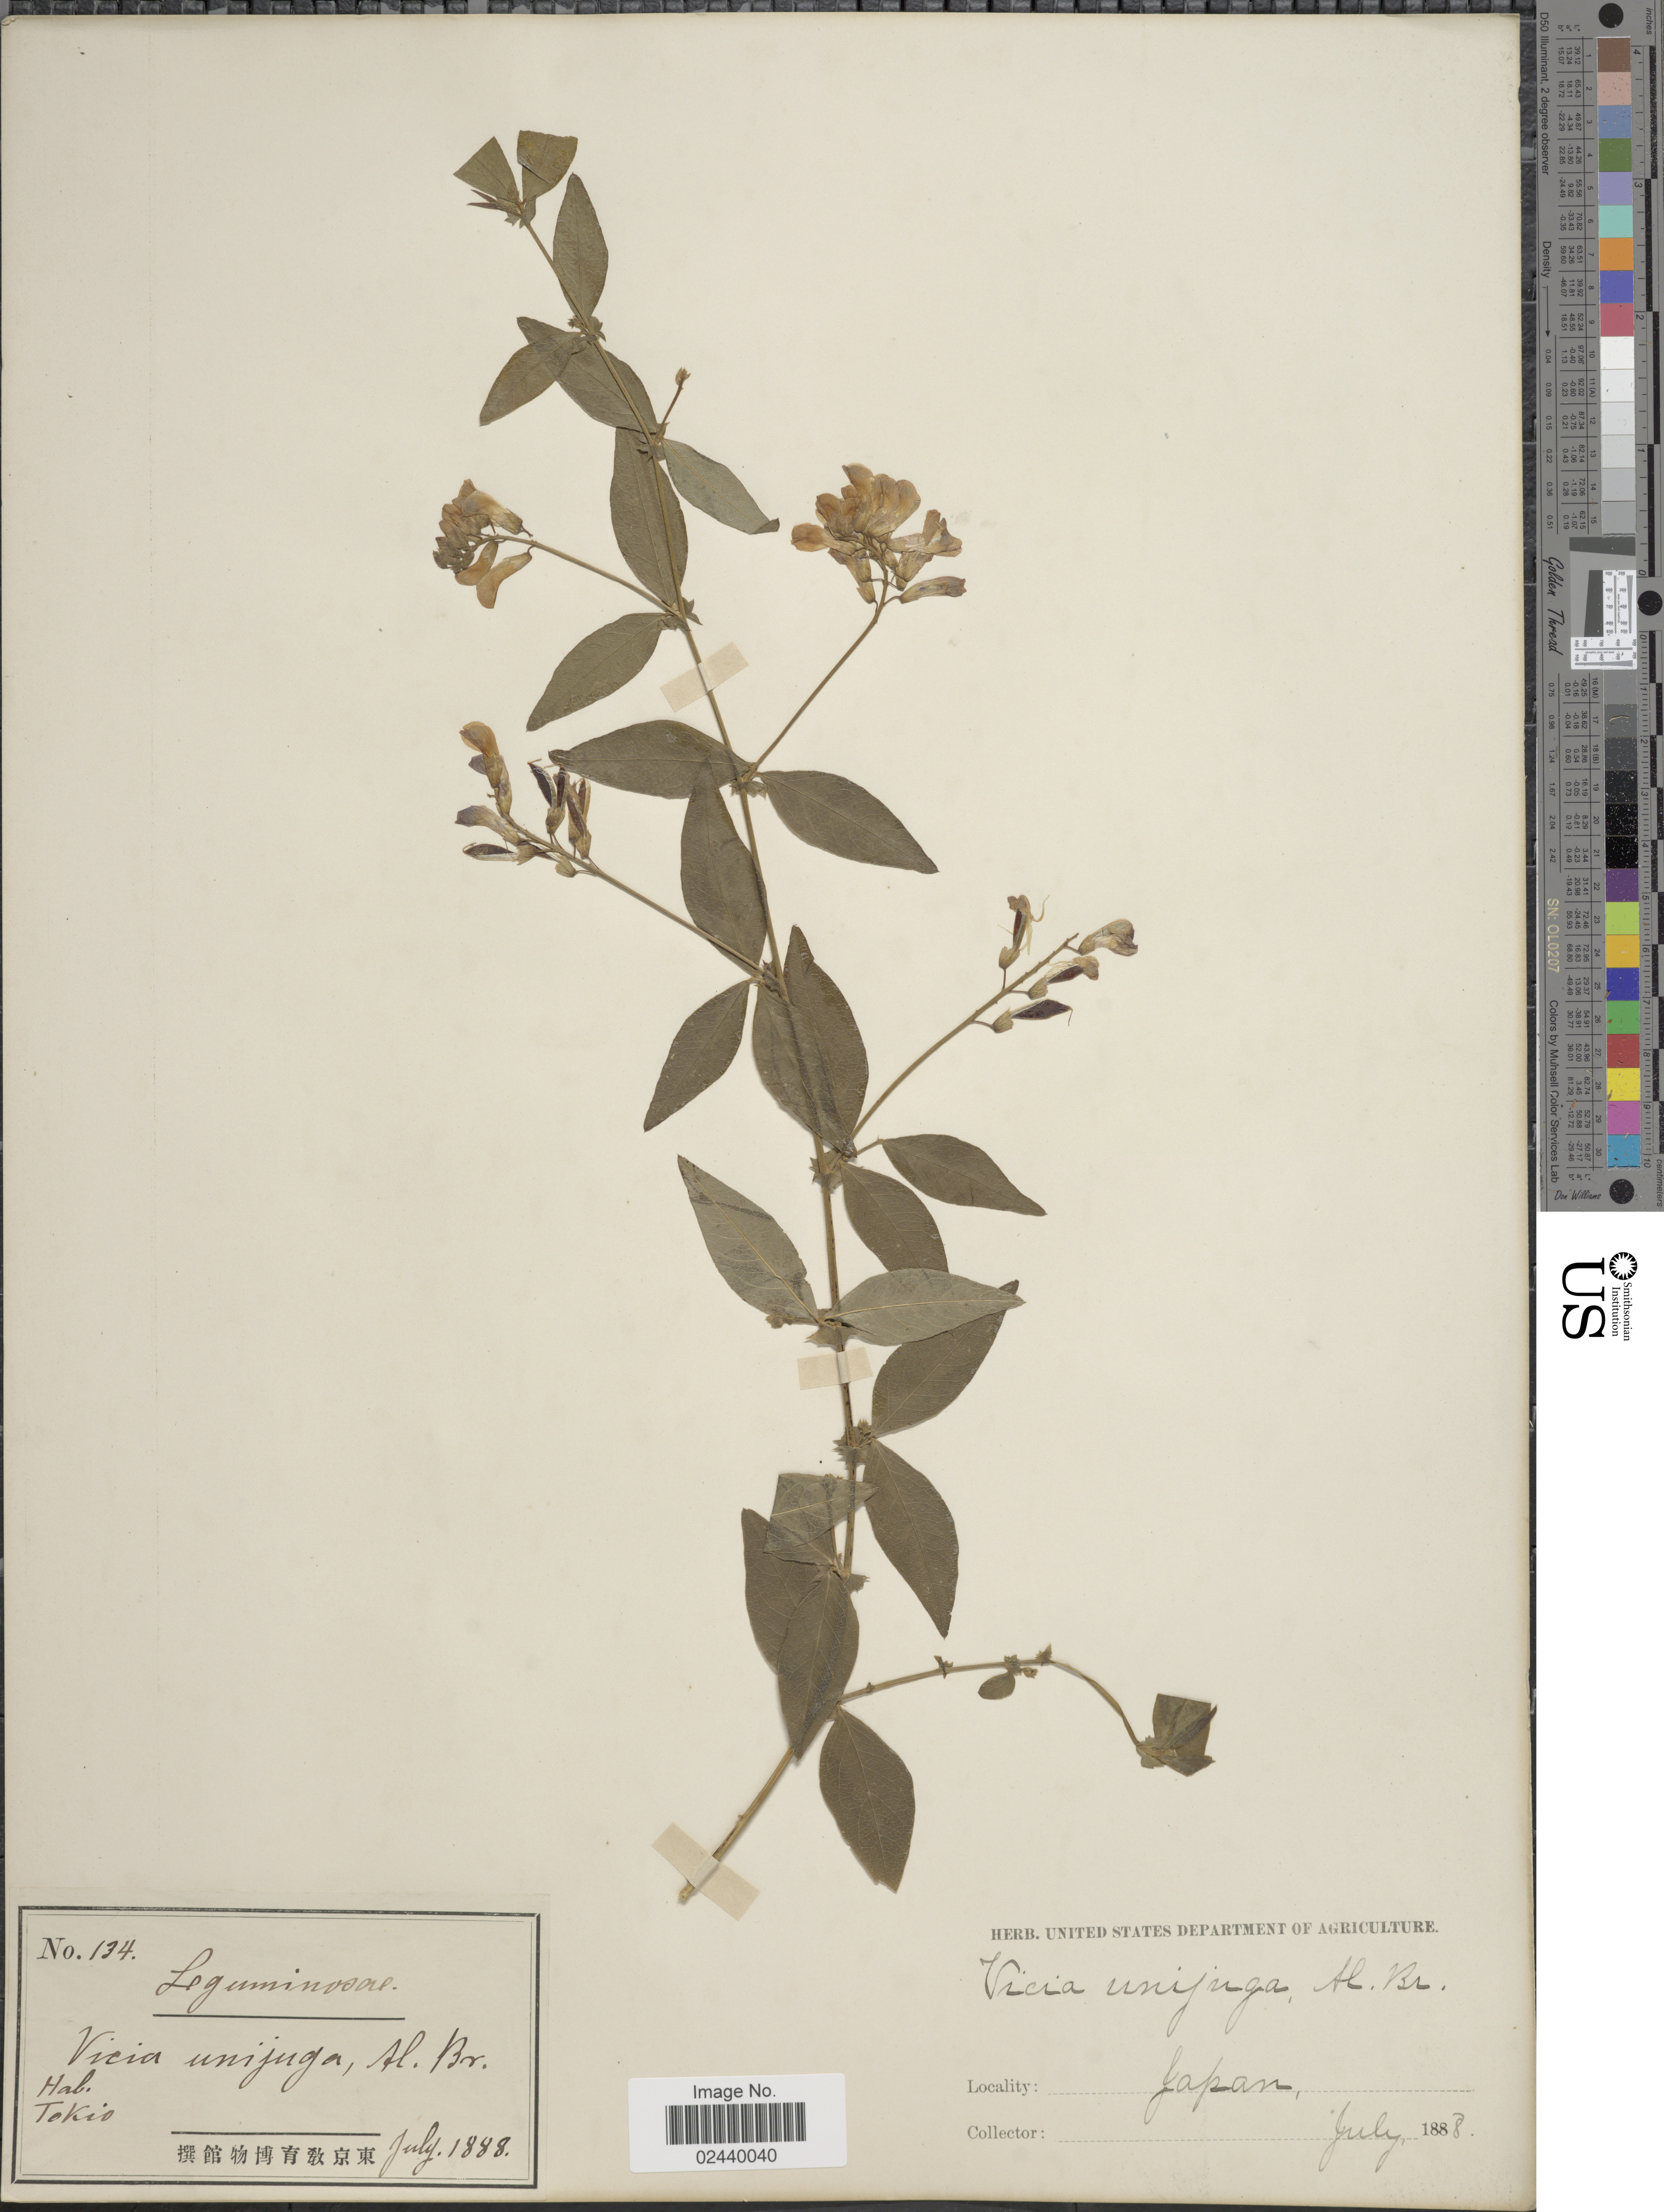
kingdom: Plantae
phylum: Tracheophyta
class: Magnoliopsida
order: Fabales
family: Fabaceae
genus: Vicia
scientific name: Vicia unijuga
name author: A. Braun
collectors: ex herb. U. S. Department of Agriculture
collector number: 134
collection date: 1888-07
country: Japan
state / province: Tokyo, Federal City of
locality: Tokio